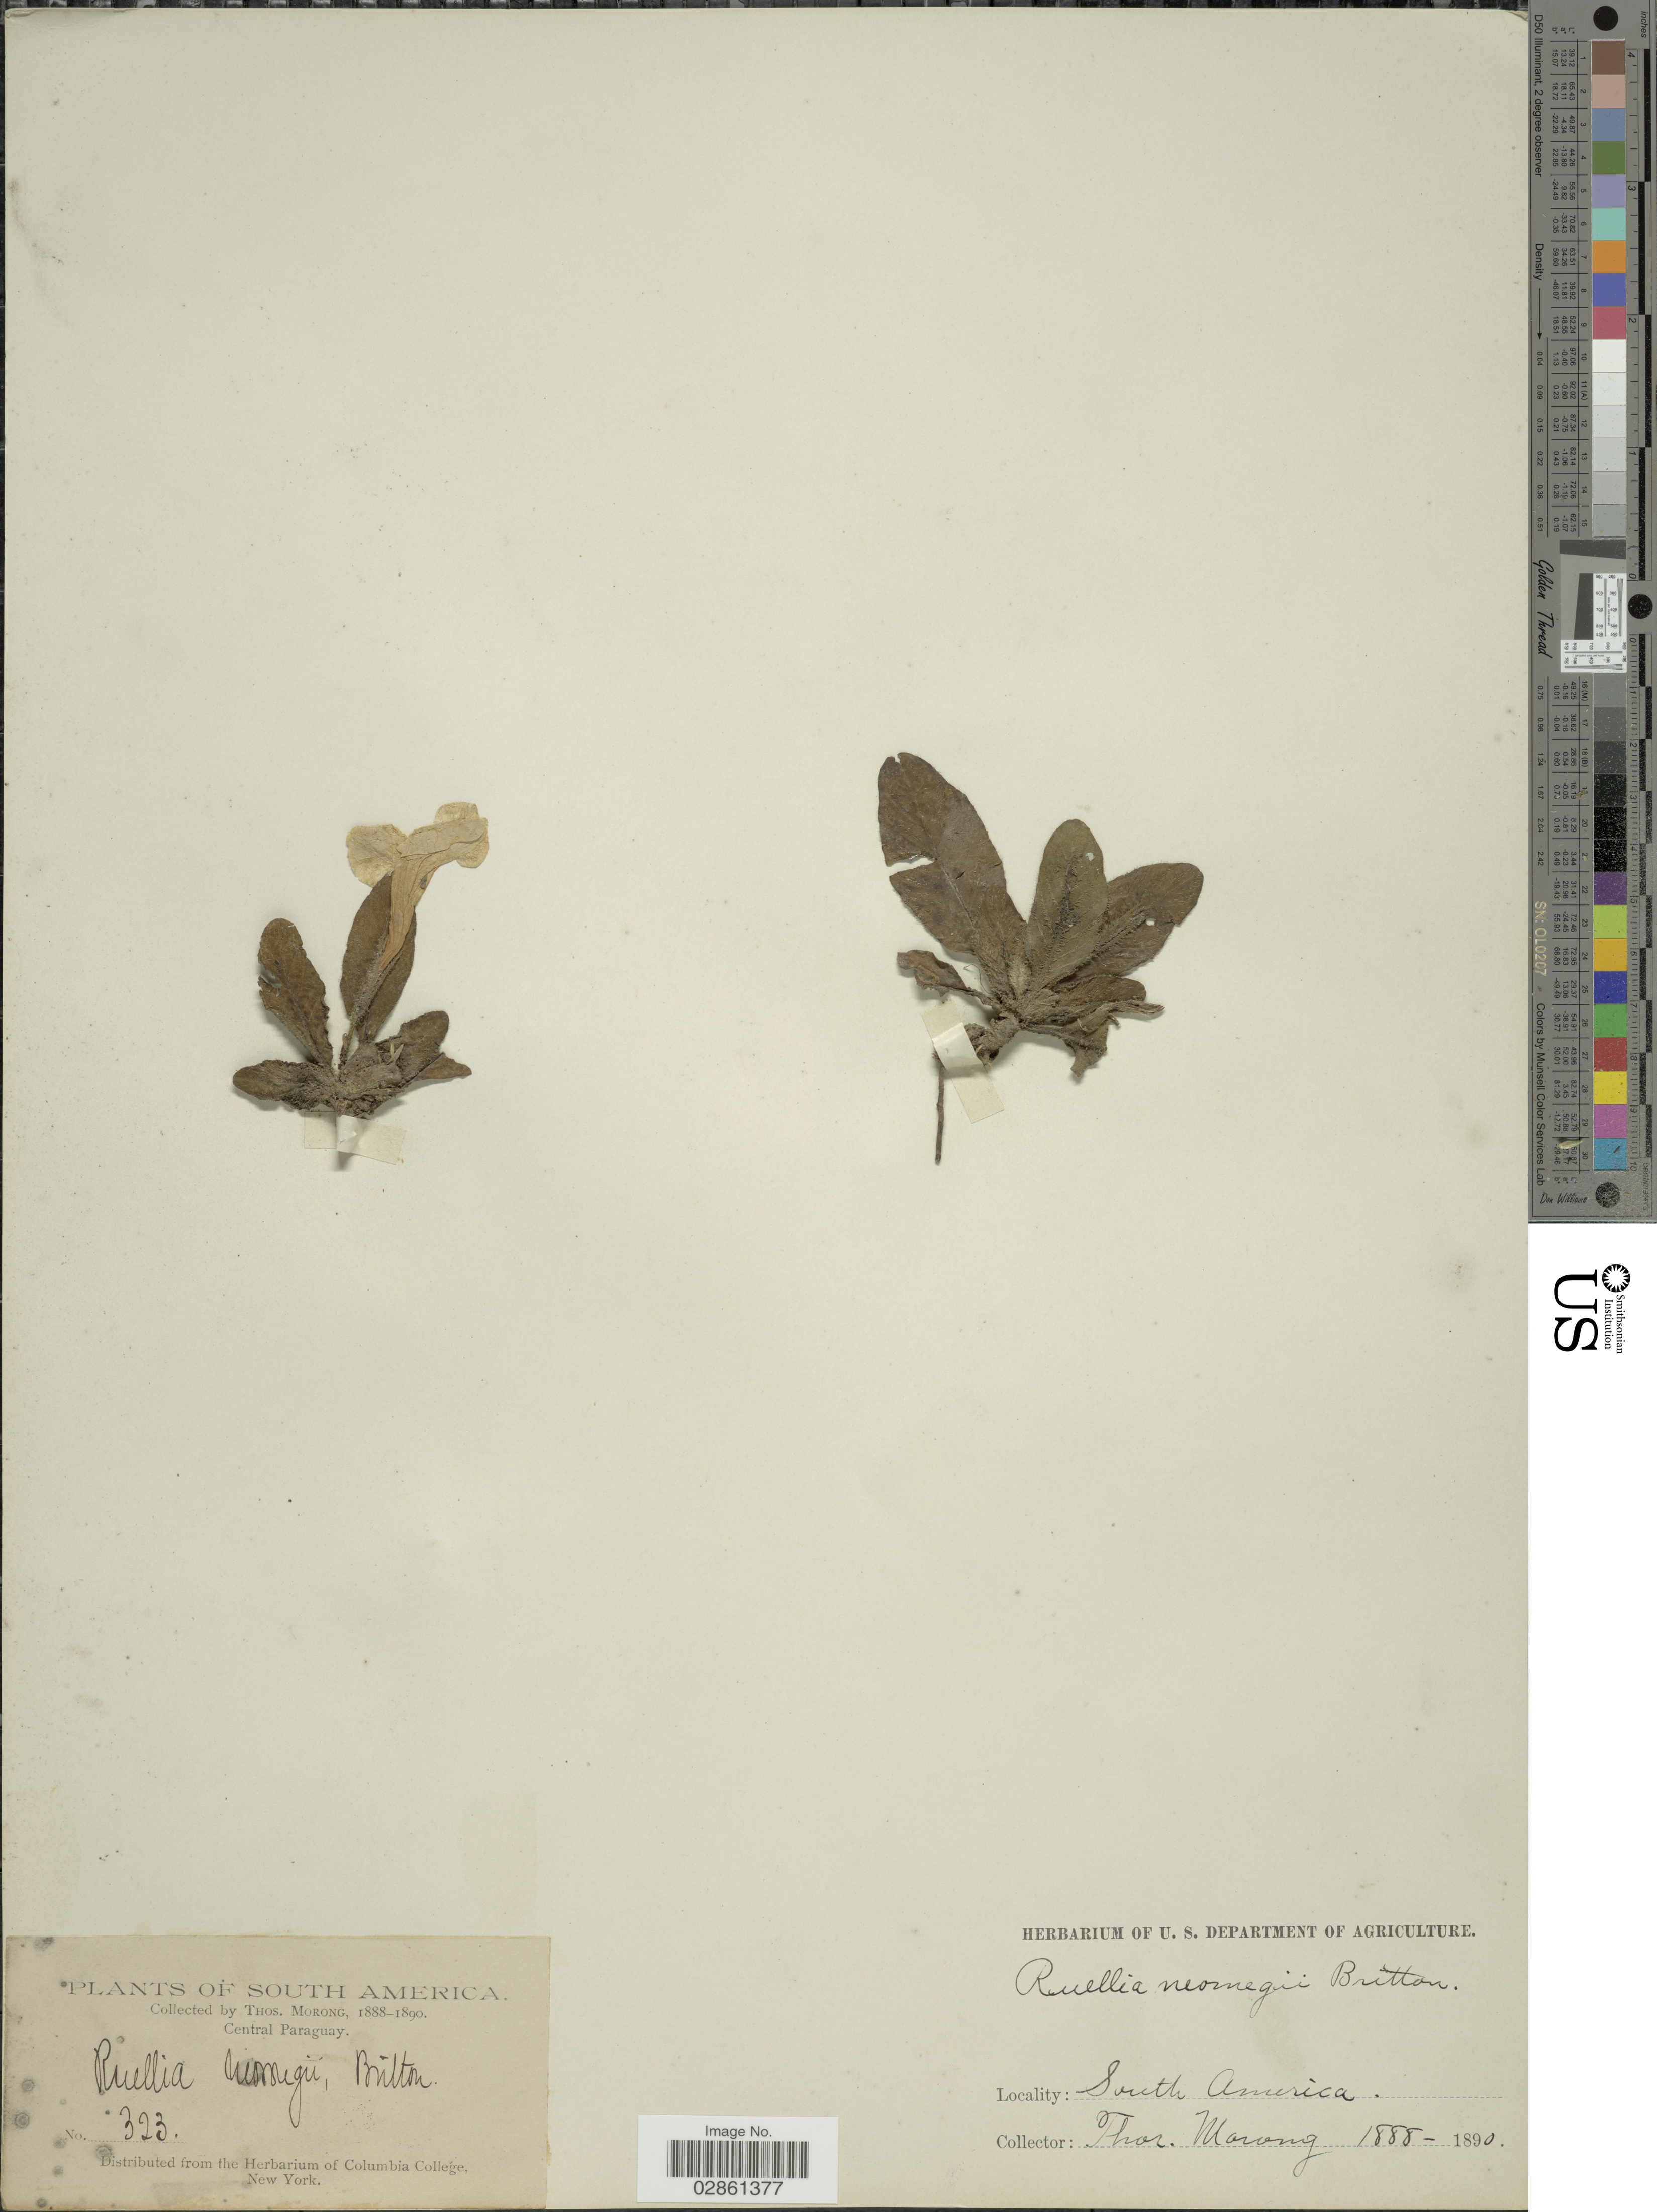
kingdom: Plantae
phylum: Tracheophyta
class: Magnoliopsida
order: Lamiales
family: Acanthaceae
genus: Ruellia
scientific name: Ruellia morongii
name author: Britton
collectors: ex herb. T. Morong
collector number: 323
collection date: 1888/1890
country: Paraguay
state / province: Central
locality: Central Paraguay.